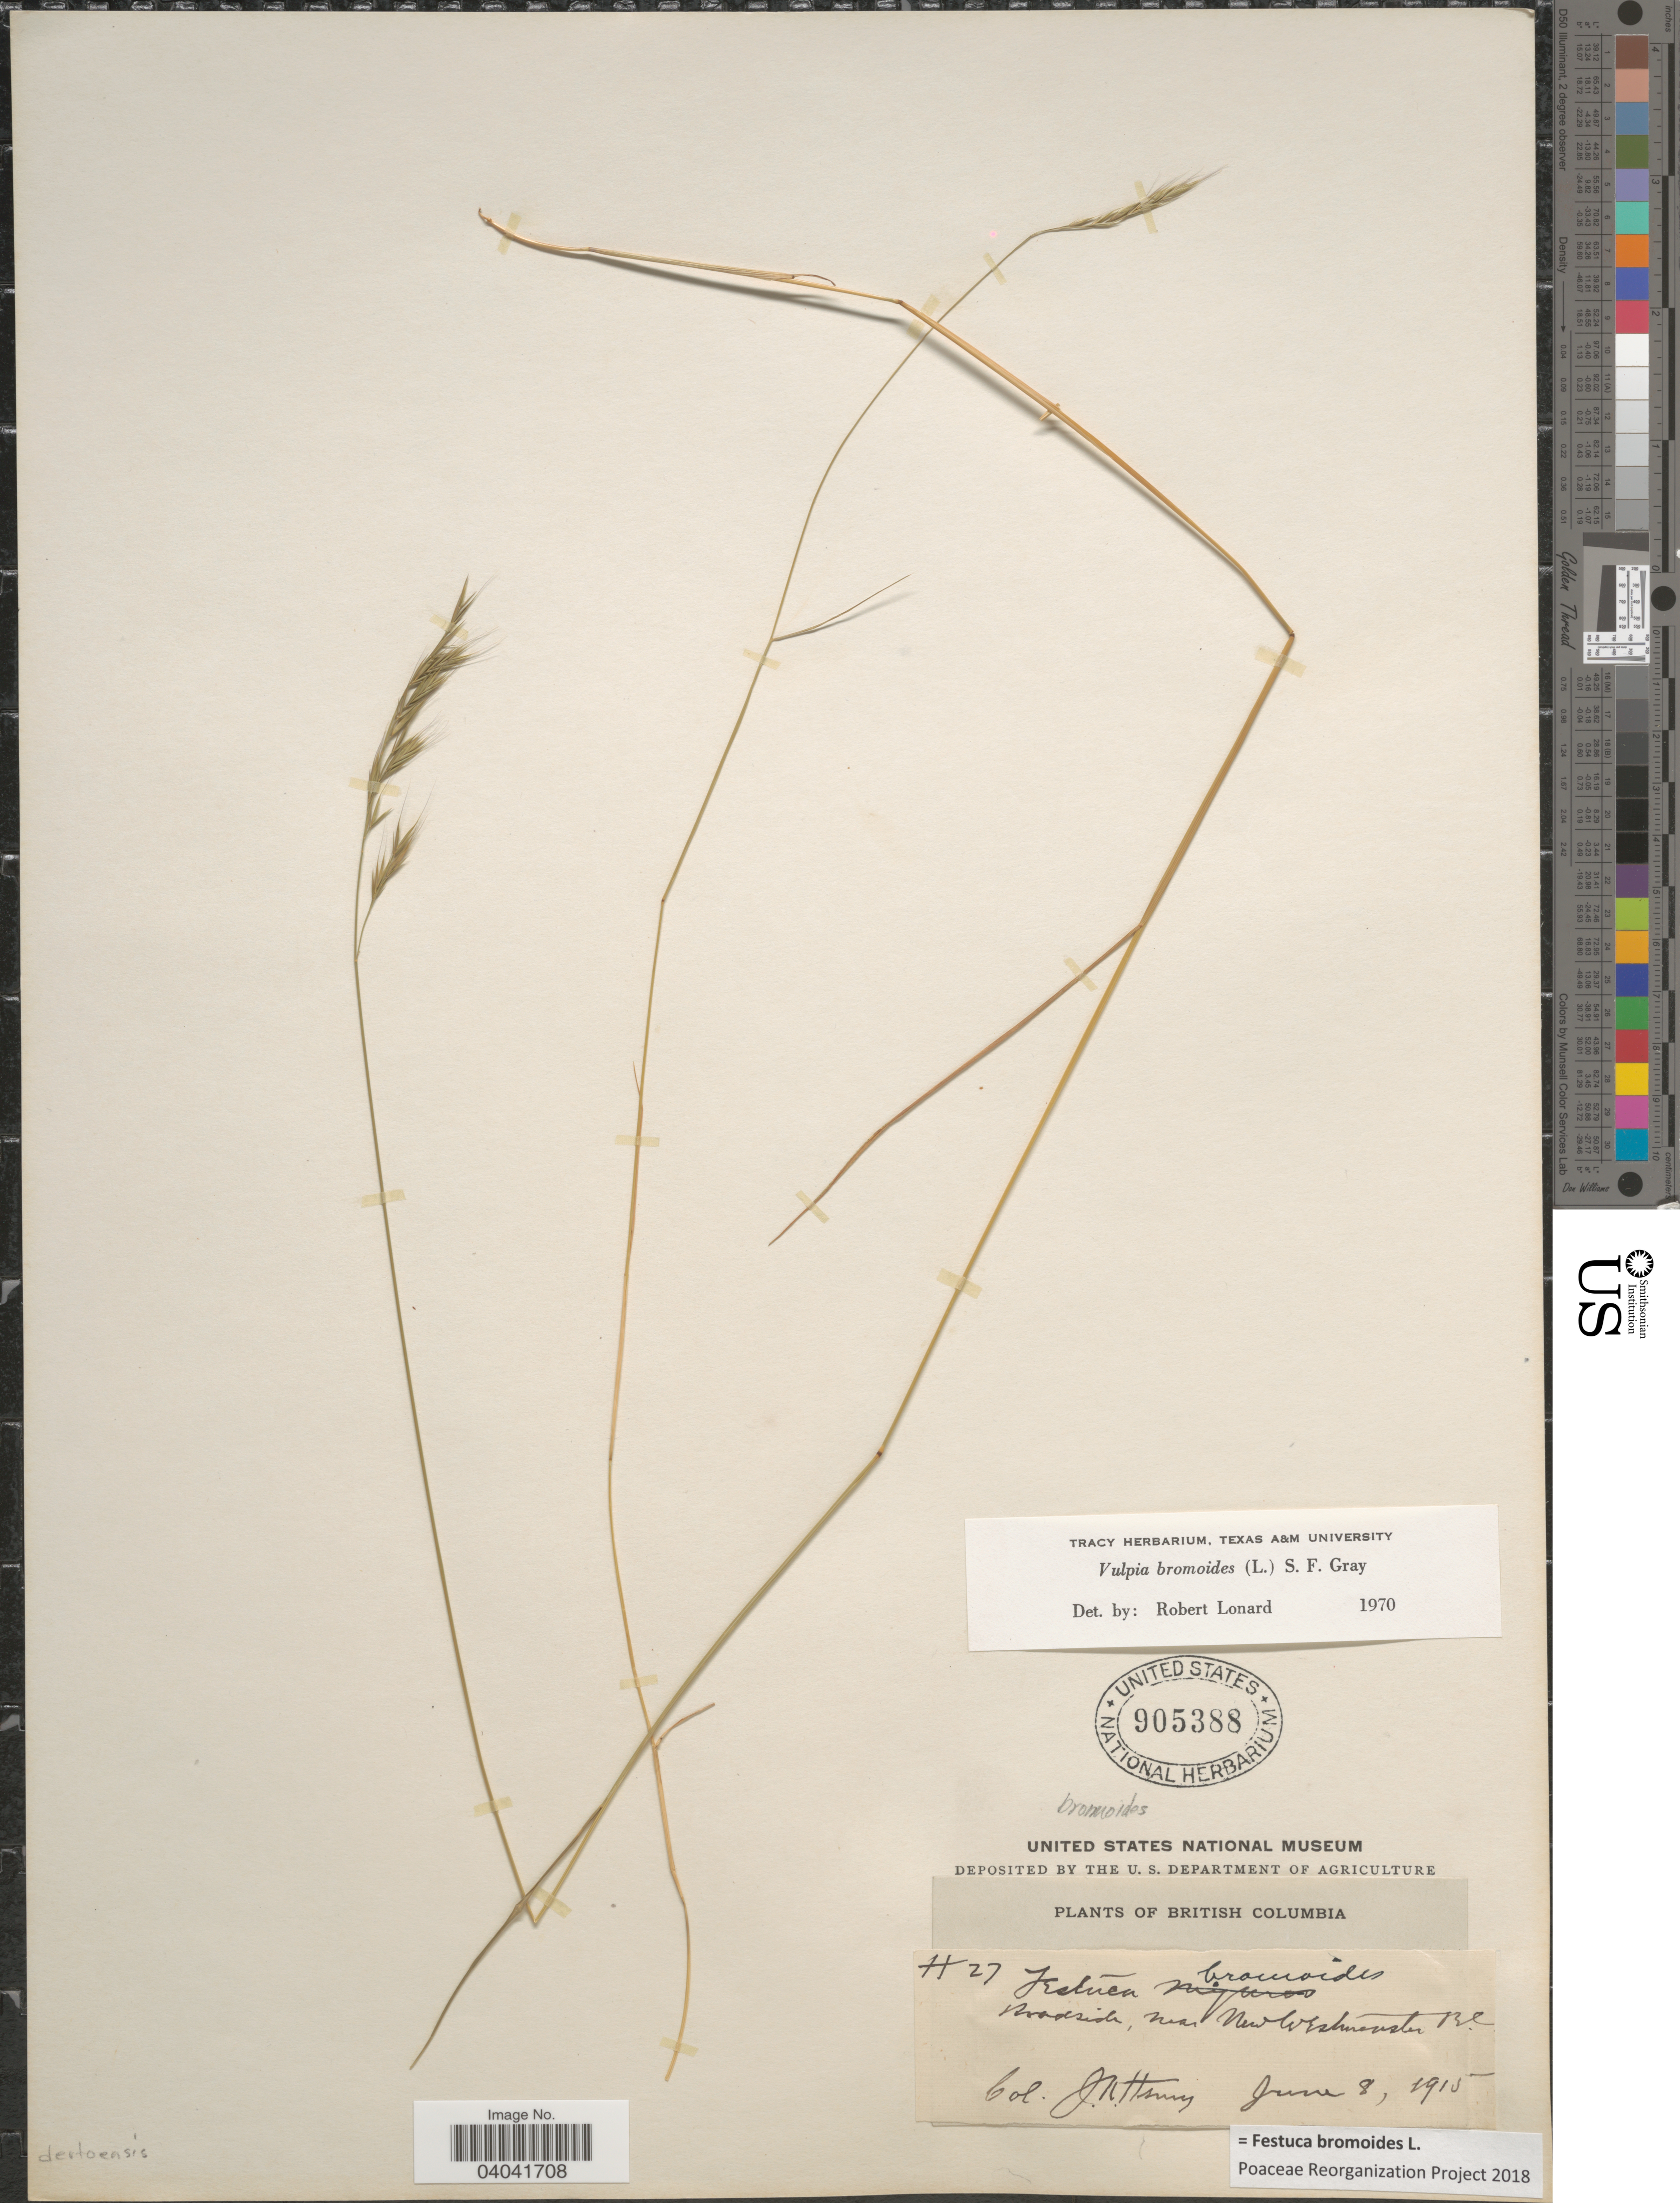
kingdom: Plantae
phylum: Tracheophyta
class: Liliopsida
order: Poales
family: Poaceae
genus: Festuca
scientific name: Festuca bromoides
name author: L.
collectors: J. K. Henry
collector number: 27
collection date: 1915-06-08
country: Canada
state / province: British Columbia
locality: Roadside, near New Westminster.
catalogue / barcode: US 905388